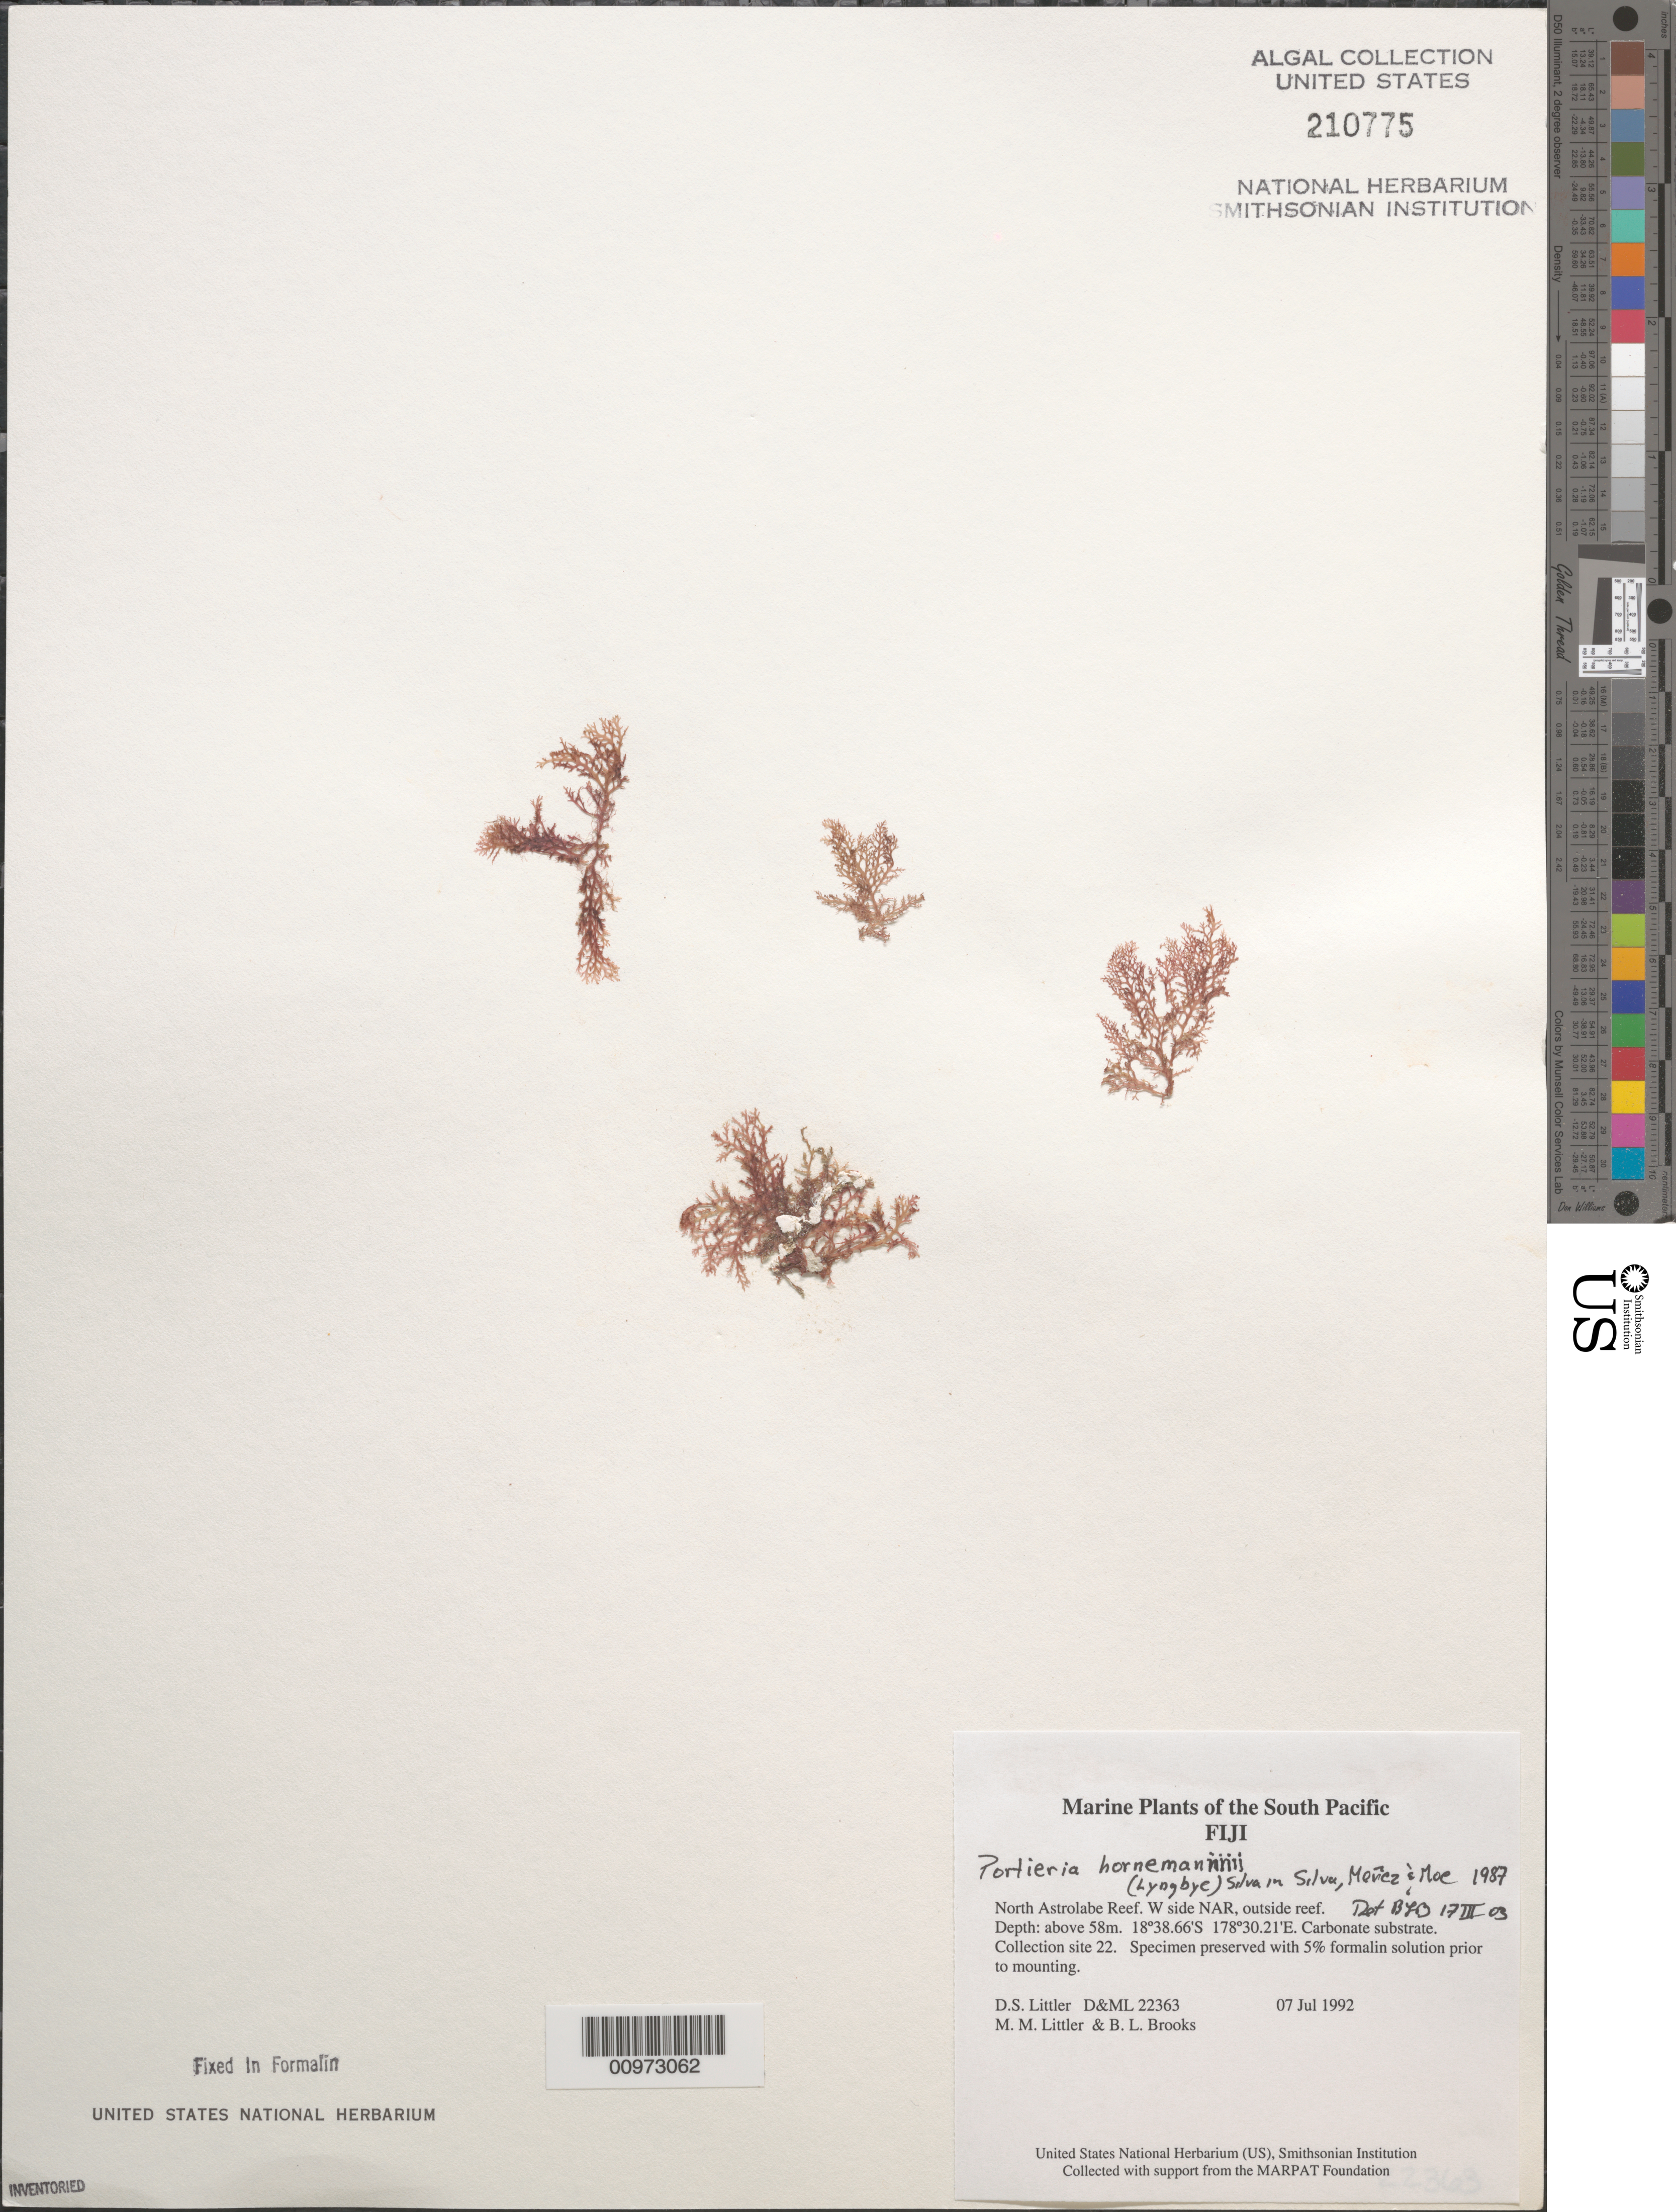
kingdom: Plantae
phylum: Rhodophyta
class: Florideophyceae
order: Gigartinales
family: Rhizophyllidaceae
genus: Portieria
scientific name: Portieria hornemannii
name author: (Lyngbye) P.C. Silva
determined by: Brooks, B. L., (BOT), Smithsonian Institution - National Museum of Natural History (UNITED STATES)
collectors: D. S. Littler, M. M. Littler & B. Brooks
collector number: D&ML 22363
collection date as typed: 07 Jul 1992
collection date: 1992-07-07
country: Fiji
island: North Astrolabe Reef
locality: North Astrolabe Reef, west side, outside reef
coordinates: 18 38.66'S, 178 30.21'E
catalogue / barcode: US 210775